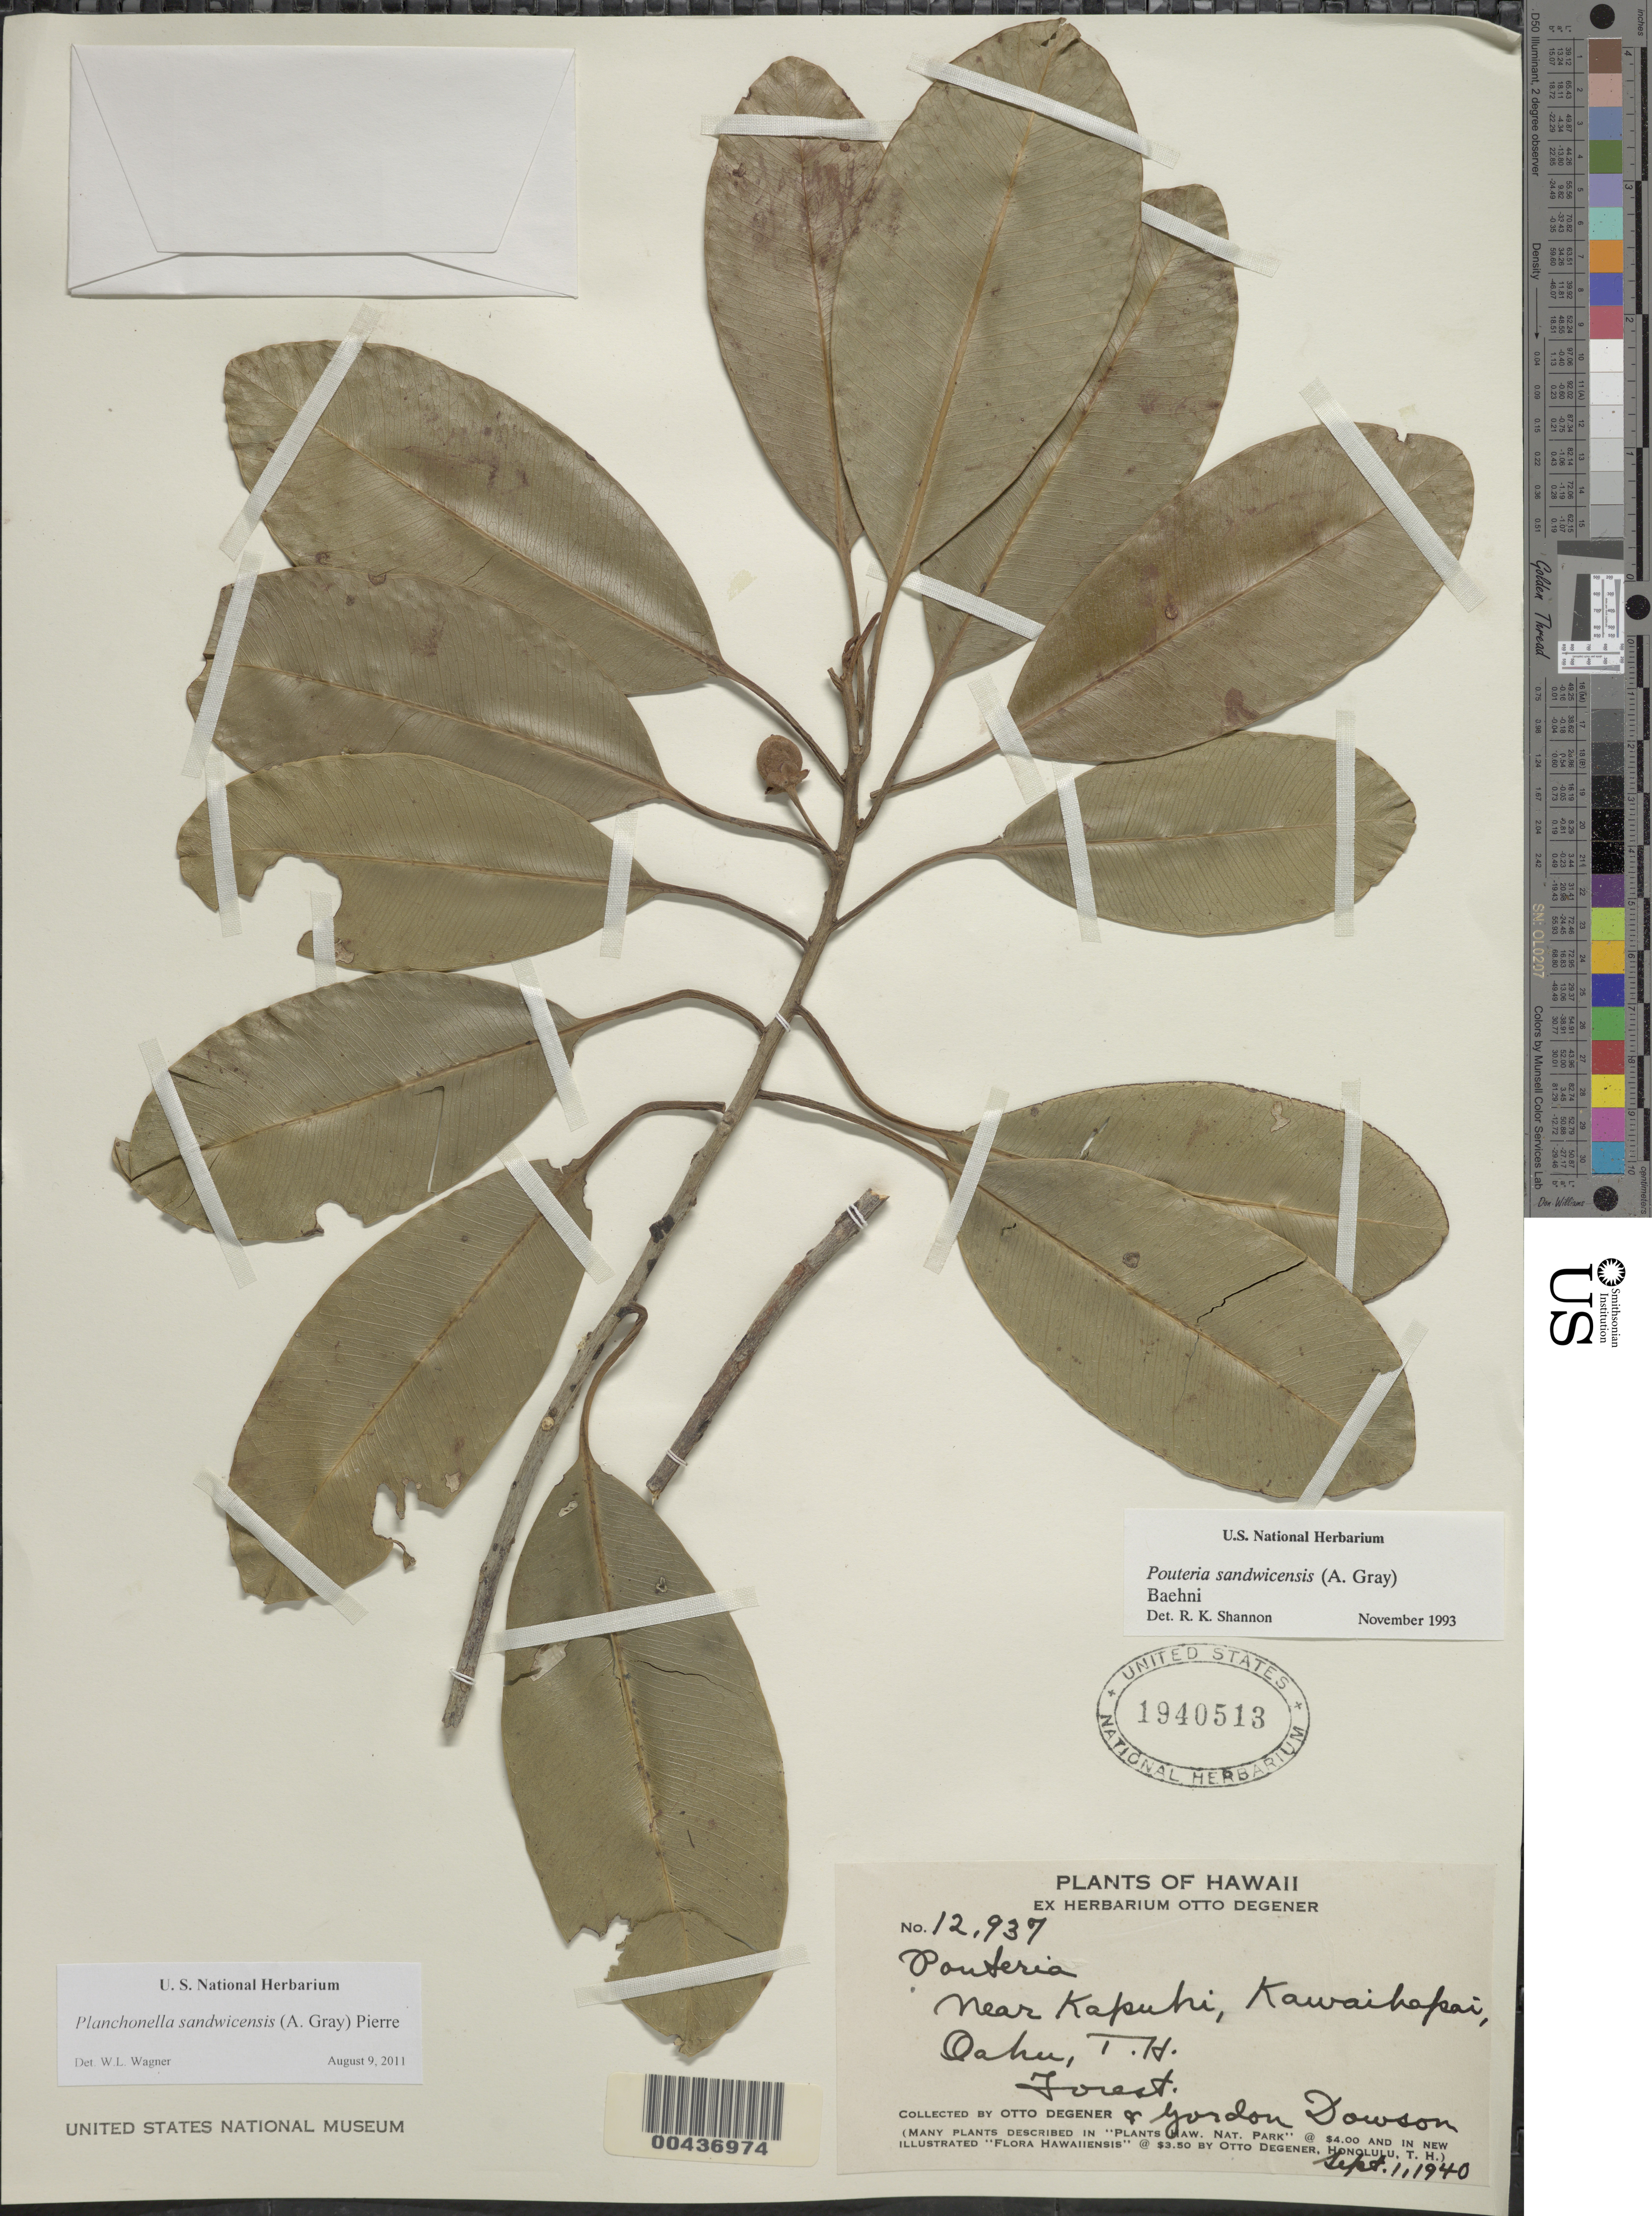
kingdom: Plantae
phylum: Tracheophyta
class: Magnoliopsida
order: Ericales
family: Sapotaceae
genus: Planchonella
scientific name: Planchonella sandwicensis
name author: (A. Gray) Pierre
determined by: Wagner, W. L., (BOT), Smithsonian Institution - National Museum of Natural History (UNITED STATES)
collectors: O. Degener & G. Dawson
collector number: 12937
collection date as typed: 1 Sep 1940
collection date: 1940-09-01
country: United States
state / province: Hawaii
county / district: Honolulu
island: Oahu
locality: Near Kapuhi, Kawaihapai, Oahu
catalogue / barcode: US 1940513